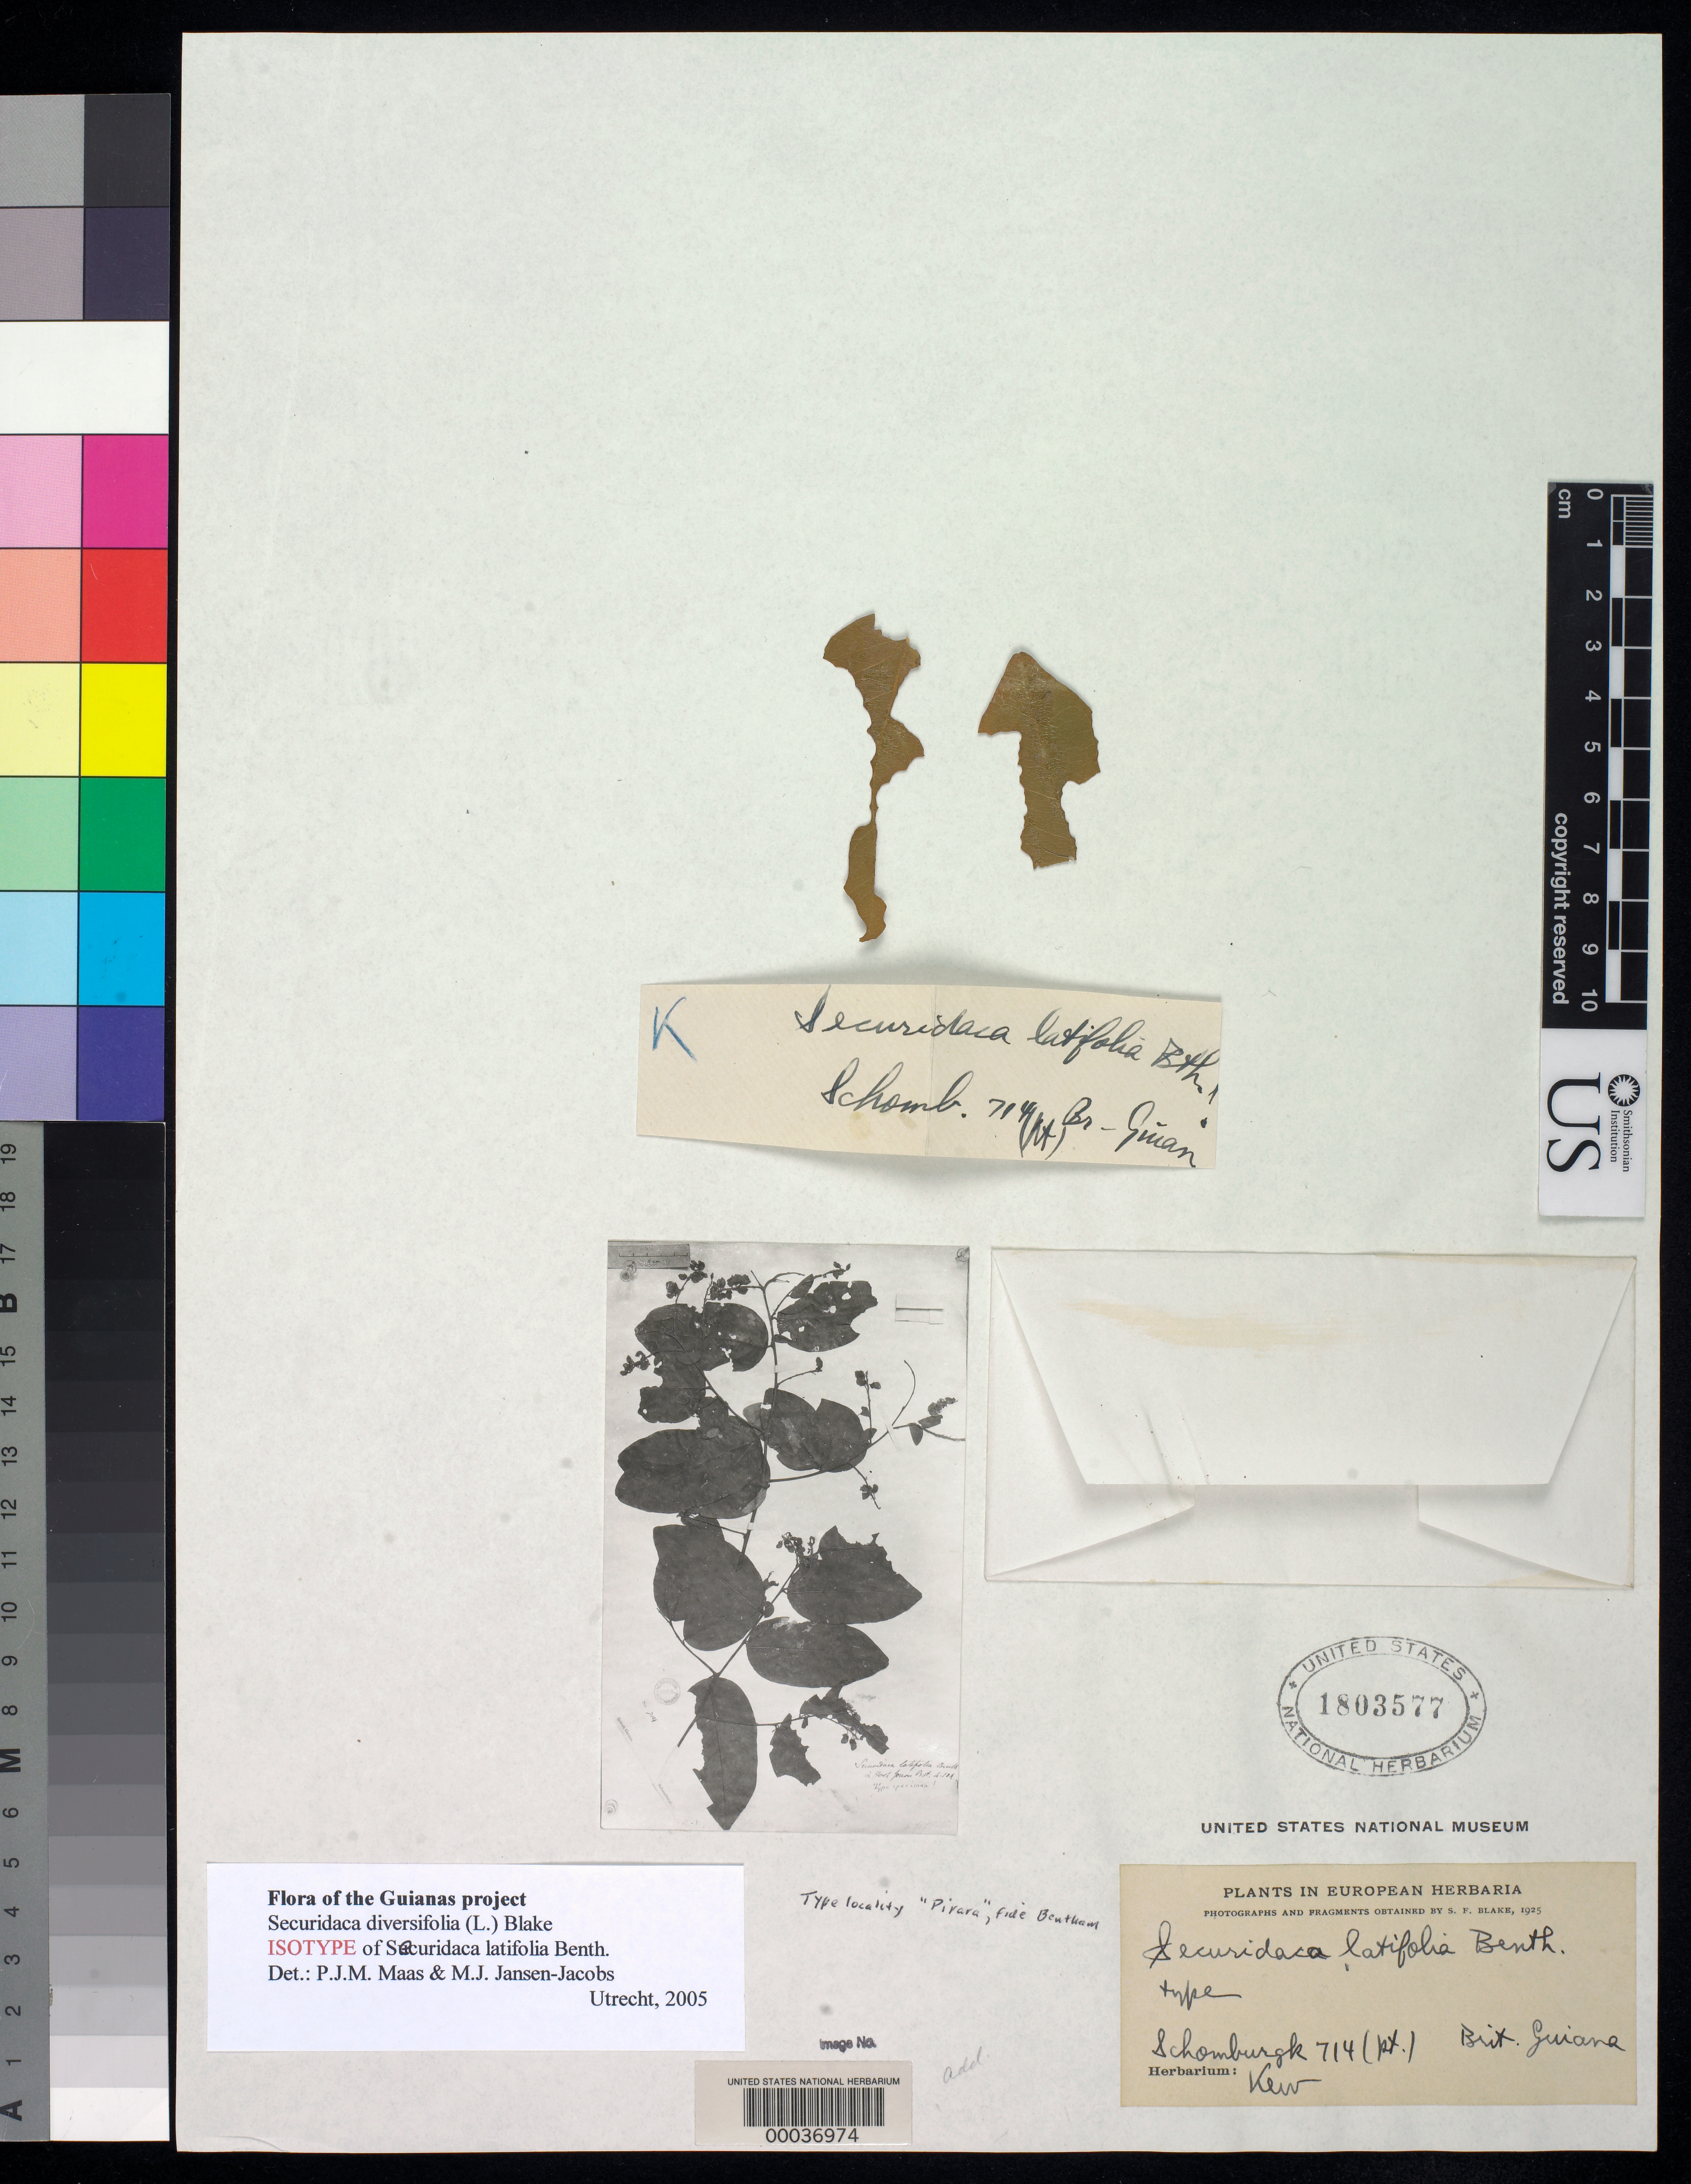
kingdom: Plantae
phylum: Tracheophyta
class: Magnoliopsida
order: Fabales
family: Polygalaceae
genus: Securidaca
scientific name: Securidaca latifolia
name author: Benth.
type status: Type Collection; Possible Type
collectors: M. R. Schomburgk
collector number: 714 p.p.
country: Guyana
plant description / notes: Photograph and fragmentary material of type specimen (of Securidaca latifolia Benth.) ex herb Kew, obtained by S.F. Blake, 1925; Schomburgk 714 apparently includes 2 elements. Securidaca latifolia Benth. ("Pirara") & Securidaca pubiflora Benth. ("British Guiana") were both described in the same publication (on the same page!), each typified by "Schomburgk, n. 714, in some sets". Both names are considered synonyms of Securidaca diversifolia (L.) S.F. Blake, according to annotations by P.J.M. Maas (2007).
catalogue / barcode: US 1803577